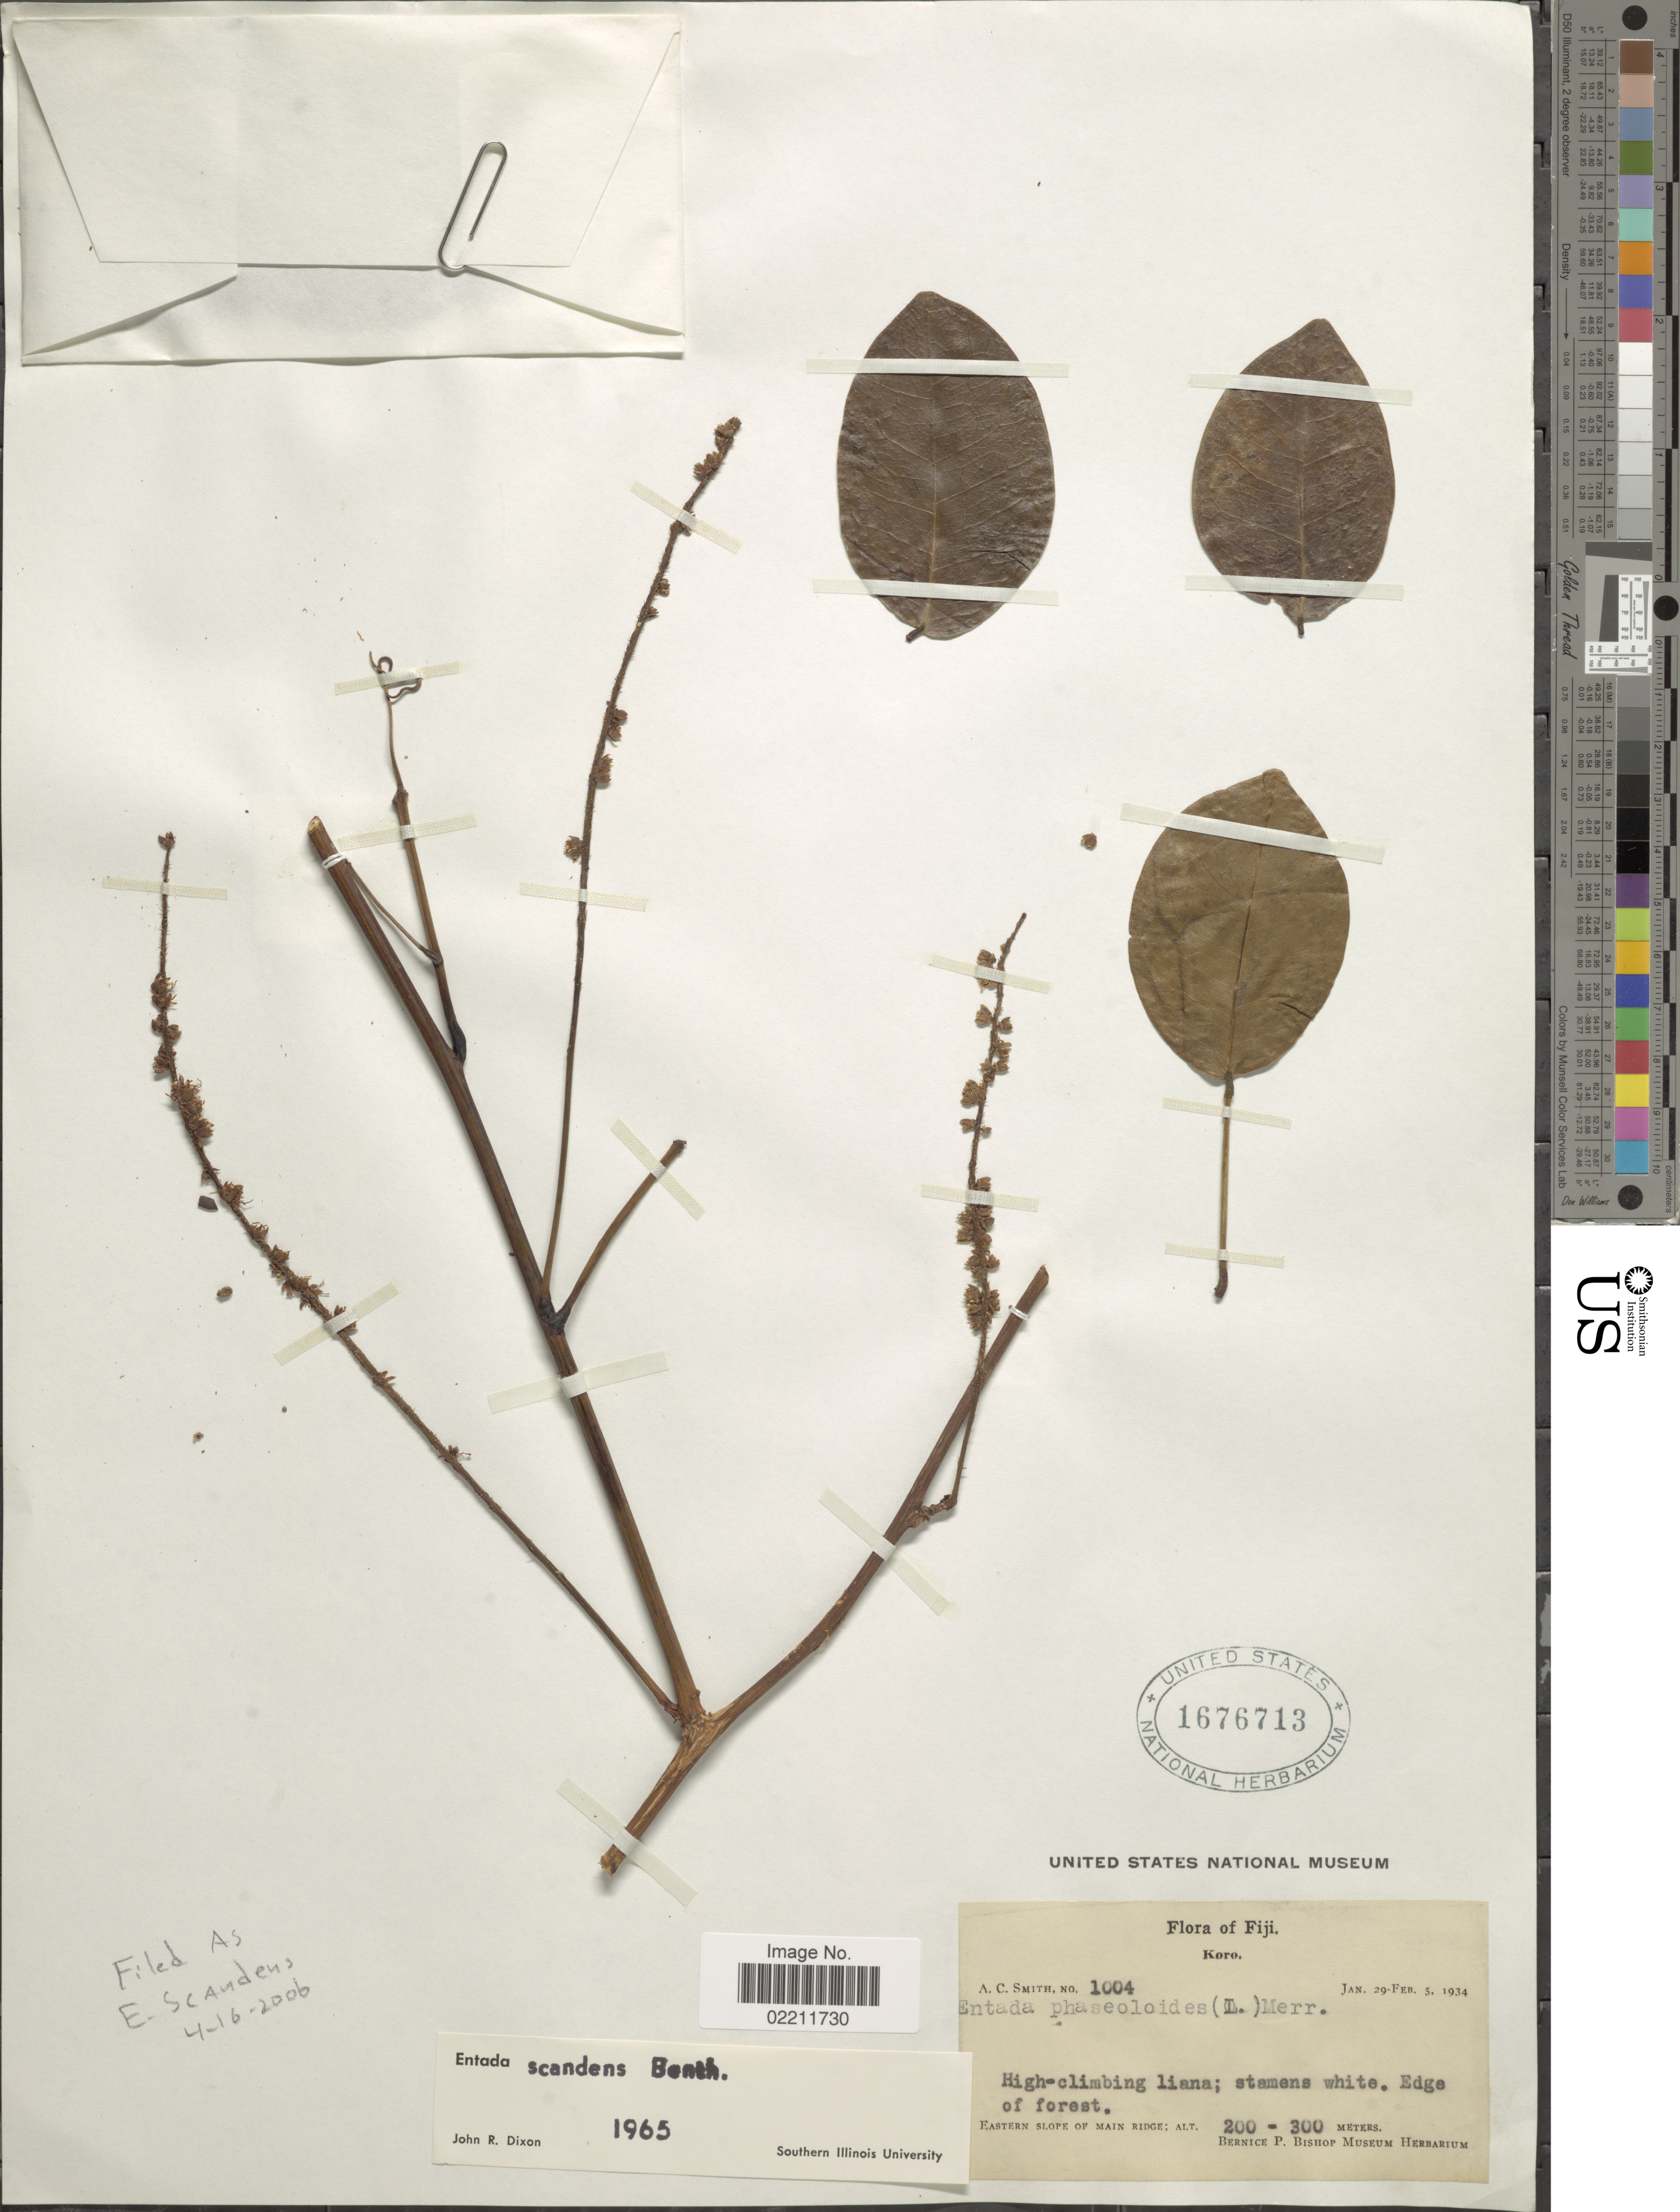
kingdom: Plantae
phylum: Tracheophyta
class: Magnoliopsida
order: Fabales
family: Fabaceae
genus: Entada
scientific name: Entada phaseoloides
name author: (L.) Merr.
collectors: A. C. Smith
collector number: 1004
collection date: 1934-01-29/1934-02-05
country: Fiji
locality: Koro Eastern slope of main ridge.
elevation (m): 200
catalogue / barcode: US 1676713